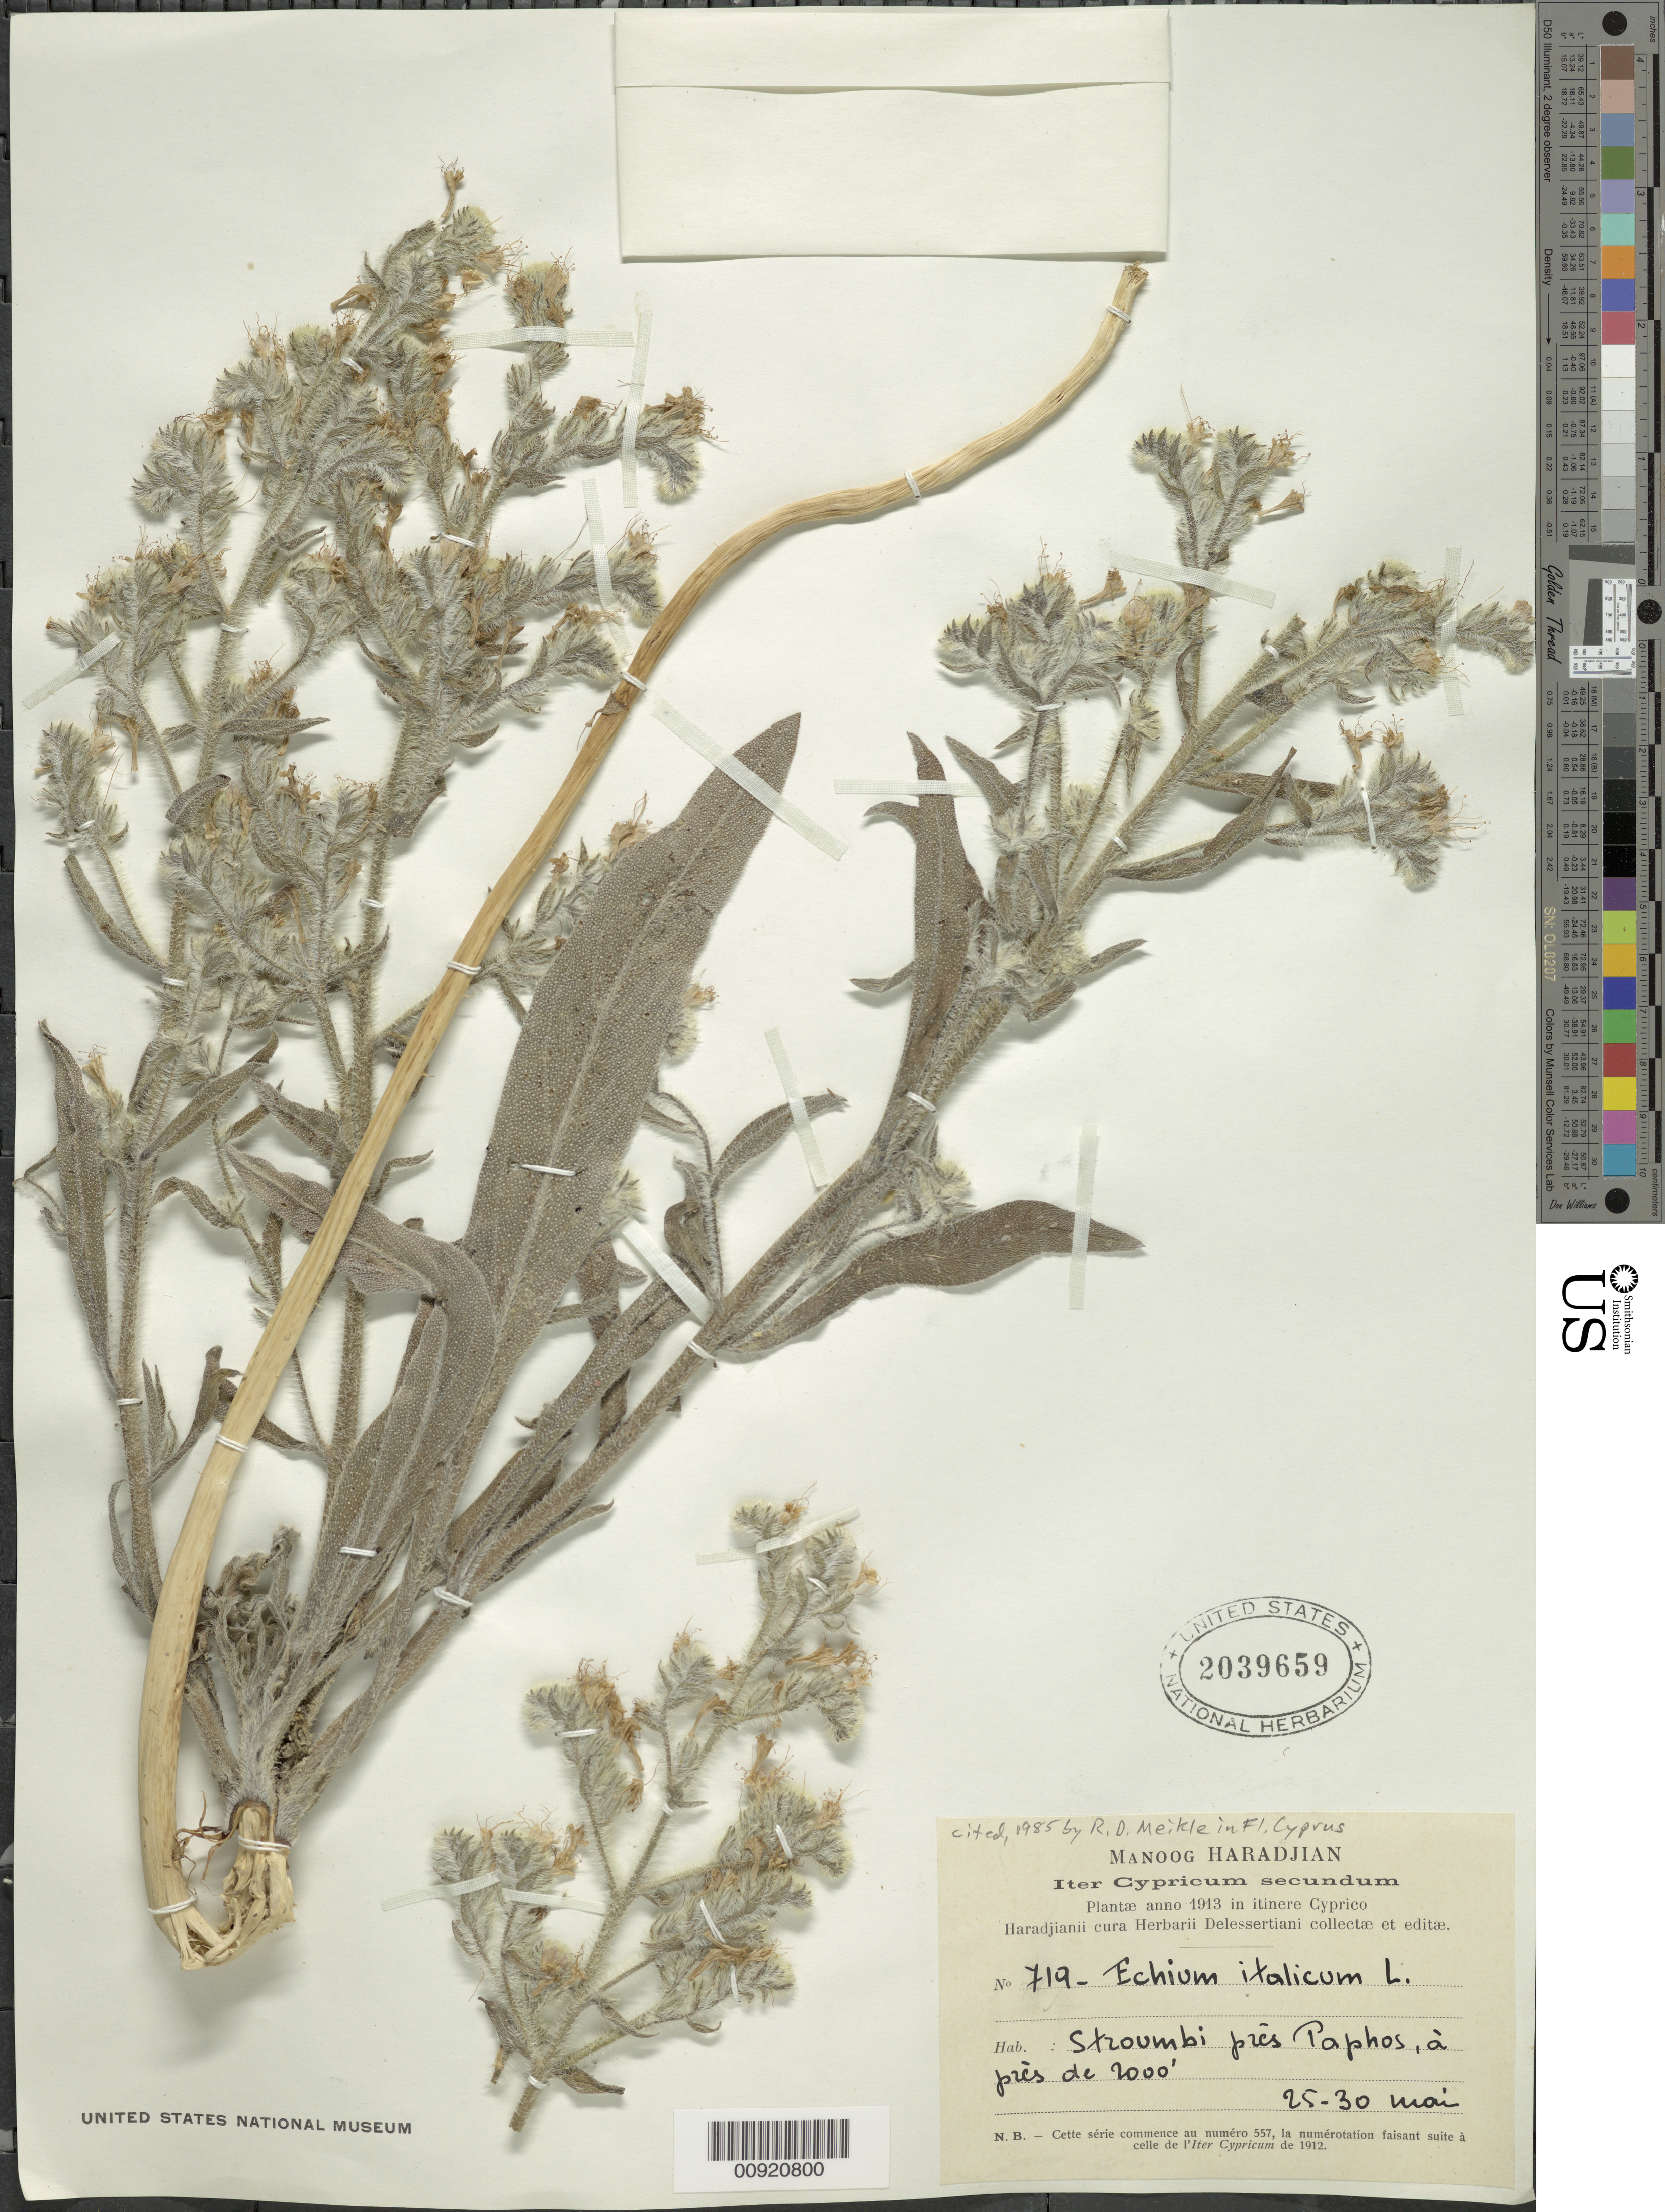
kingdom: Plantae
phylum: Tracheophyta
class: Magnoliopsida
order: Boraginales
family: Boraginaceae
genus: Echium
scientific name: Echium italicum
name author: L.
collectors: M. Haradjian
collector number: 719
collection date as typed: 25 May 1913 to 30 May 1913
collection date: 1913-05-25/1913-05-30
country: Cyprus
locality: Stzoumbi prés Paphos, à prés de 2000'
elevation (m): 2000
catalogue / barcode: US 2039659